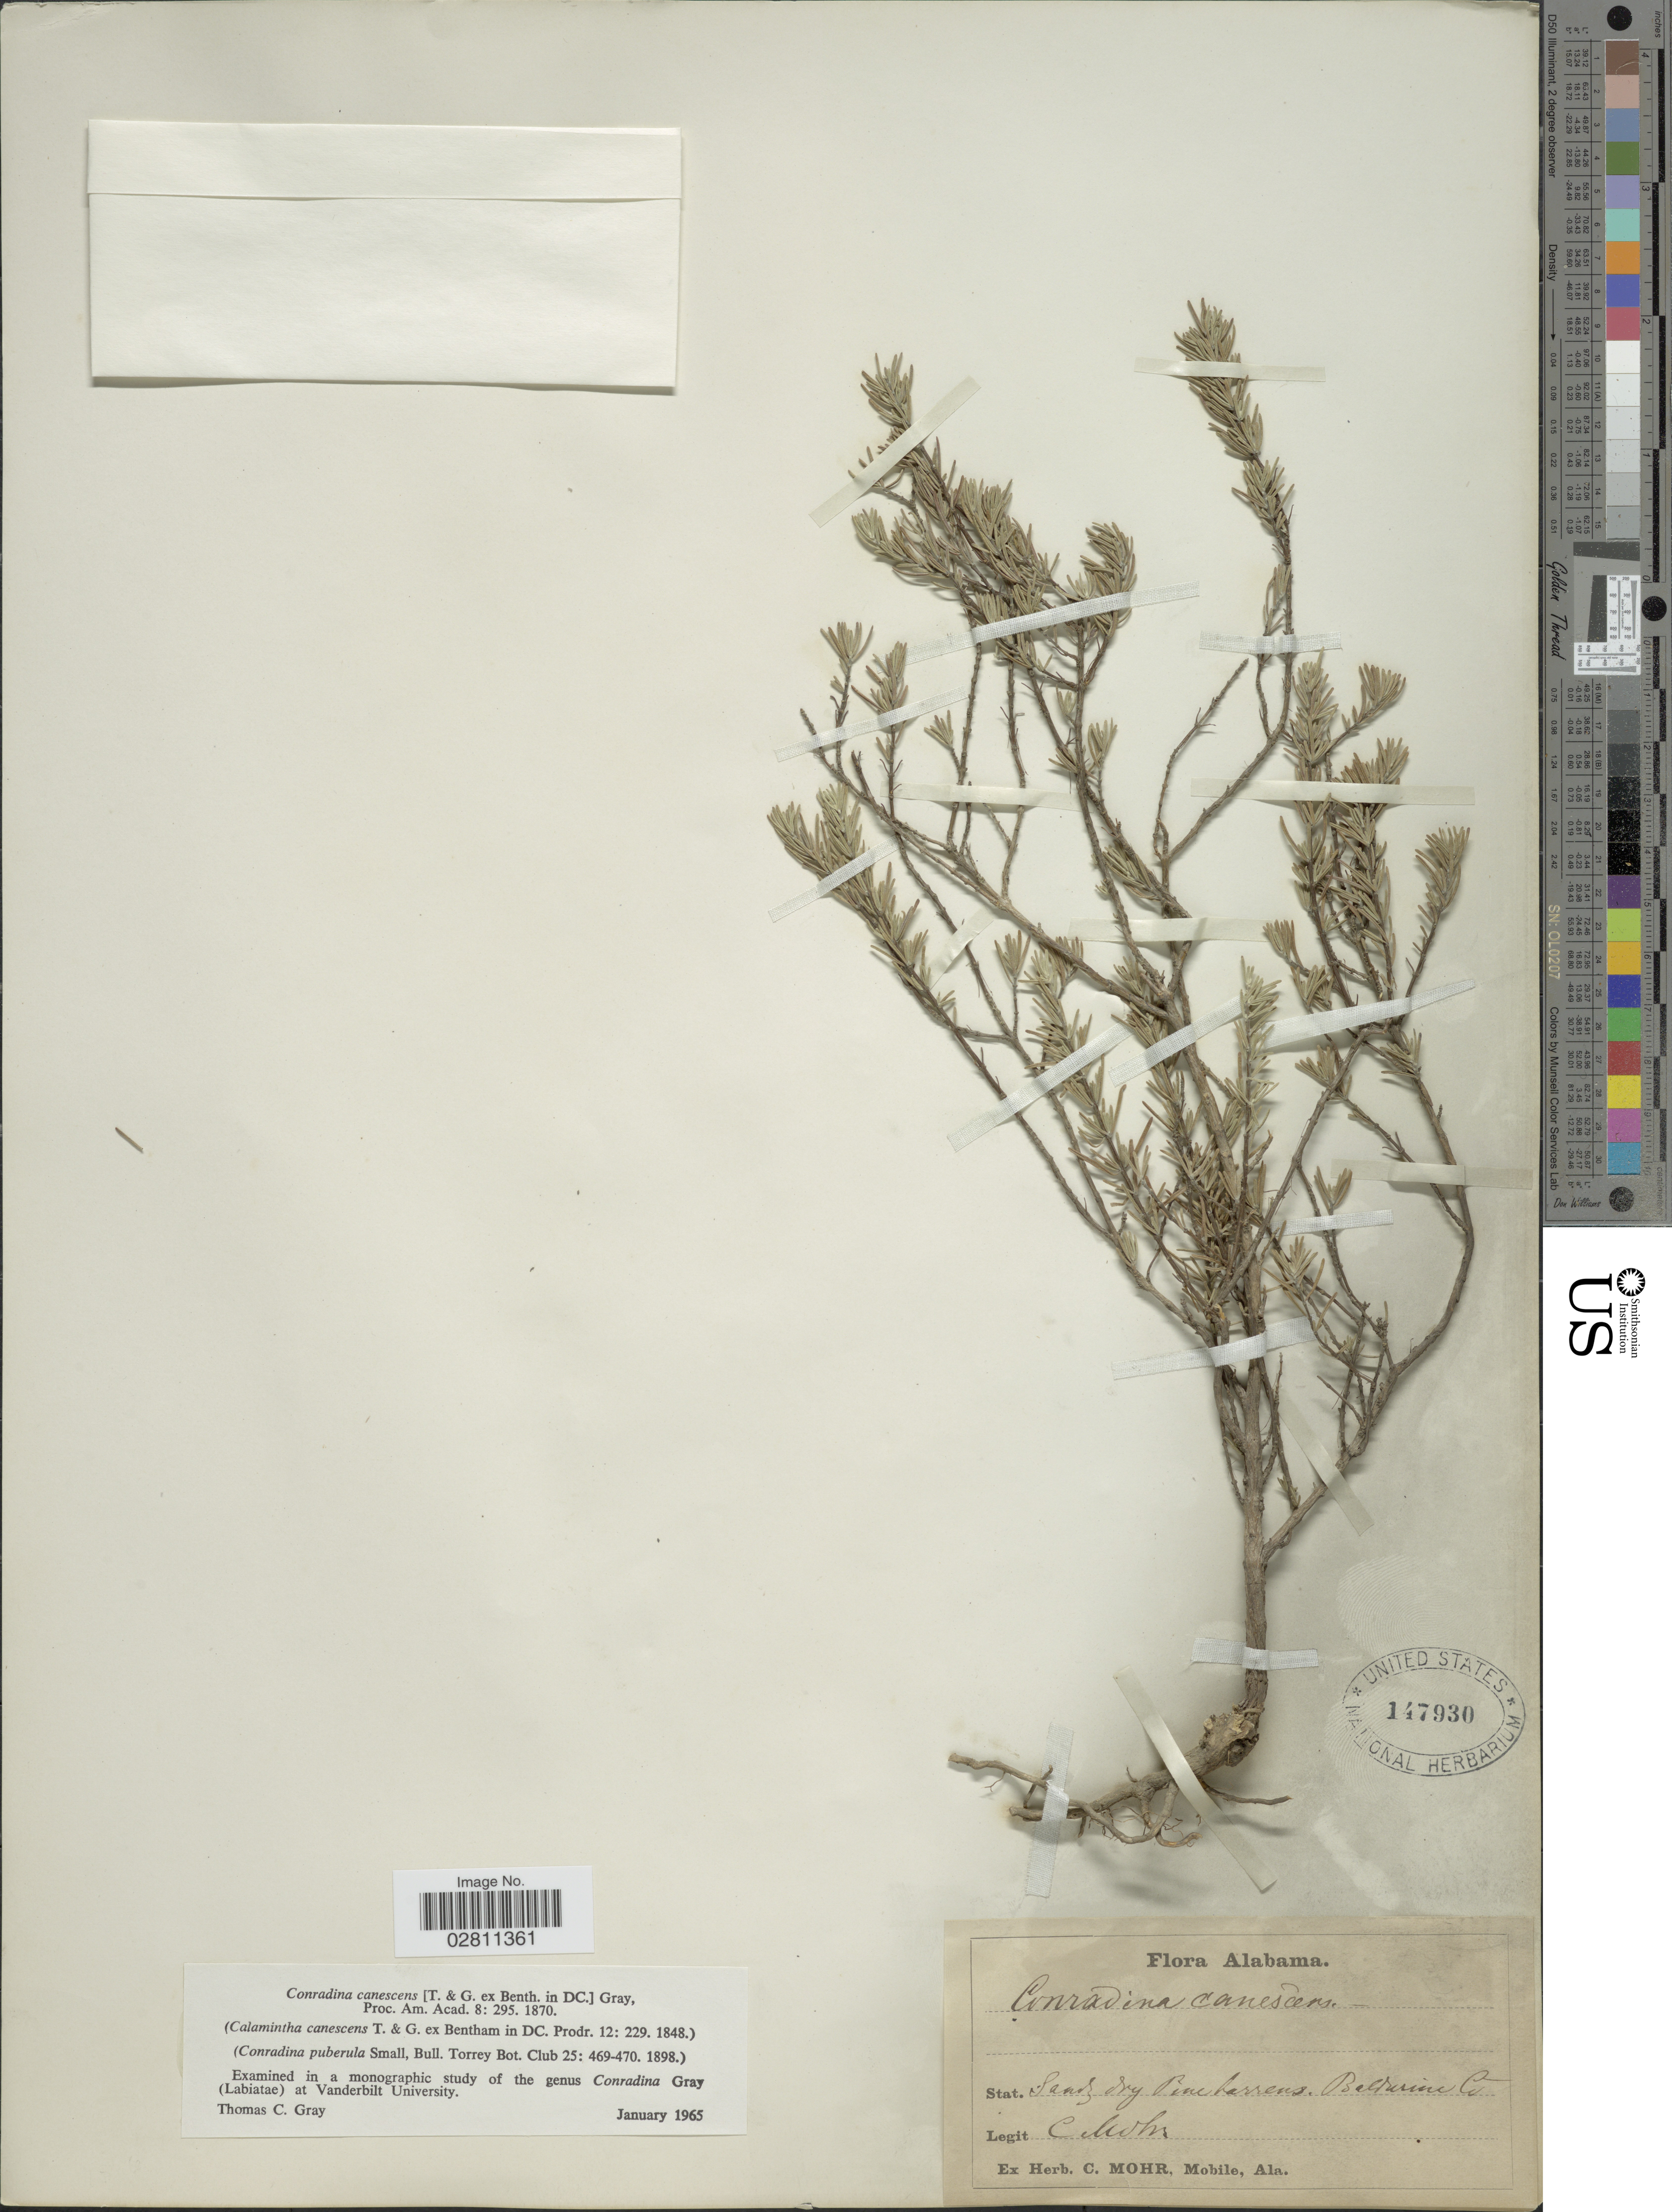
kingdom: Plantae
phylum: Tracheophyta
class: Magnoliopsida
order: Lamiales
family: Lamiaceae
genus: Conradina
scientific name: Conradina canescens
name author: A. Gray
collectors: C. T. Mohr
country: United States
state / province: Alabama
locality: Stat. Sandy dry Pine barrens, Baldwin Co.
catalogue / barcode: US 147930